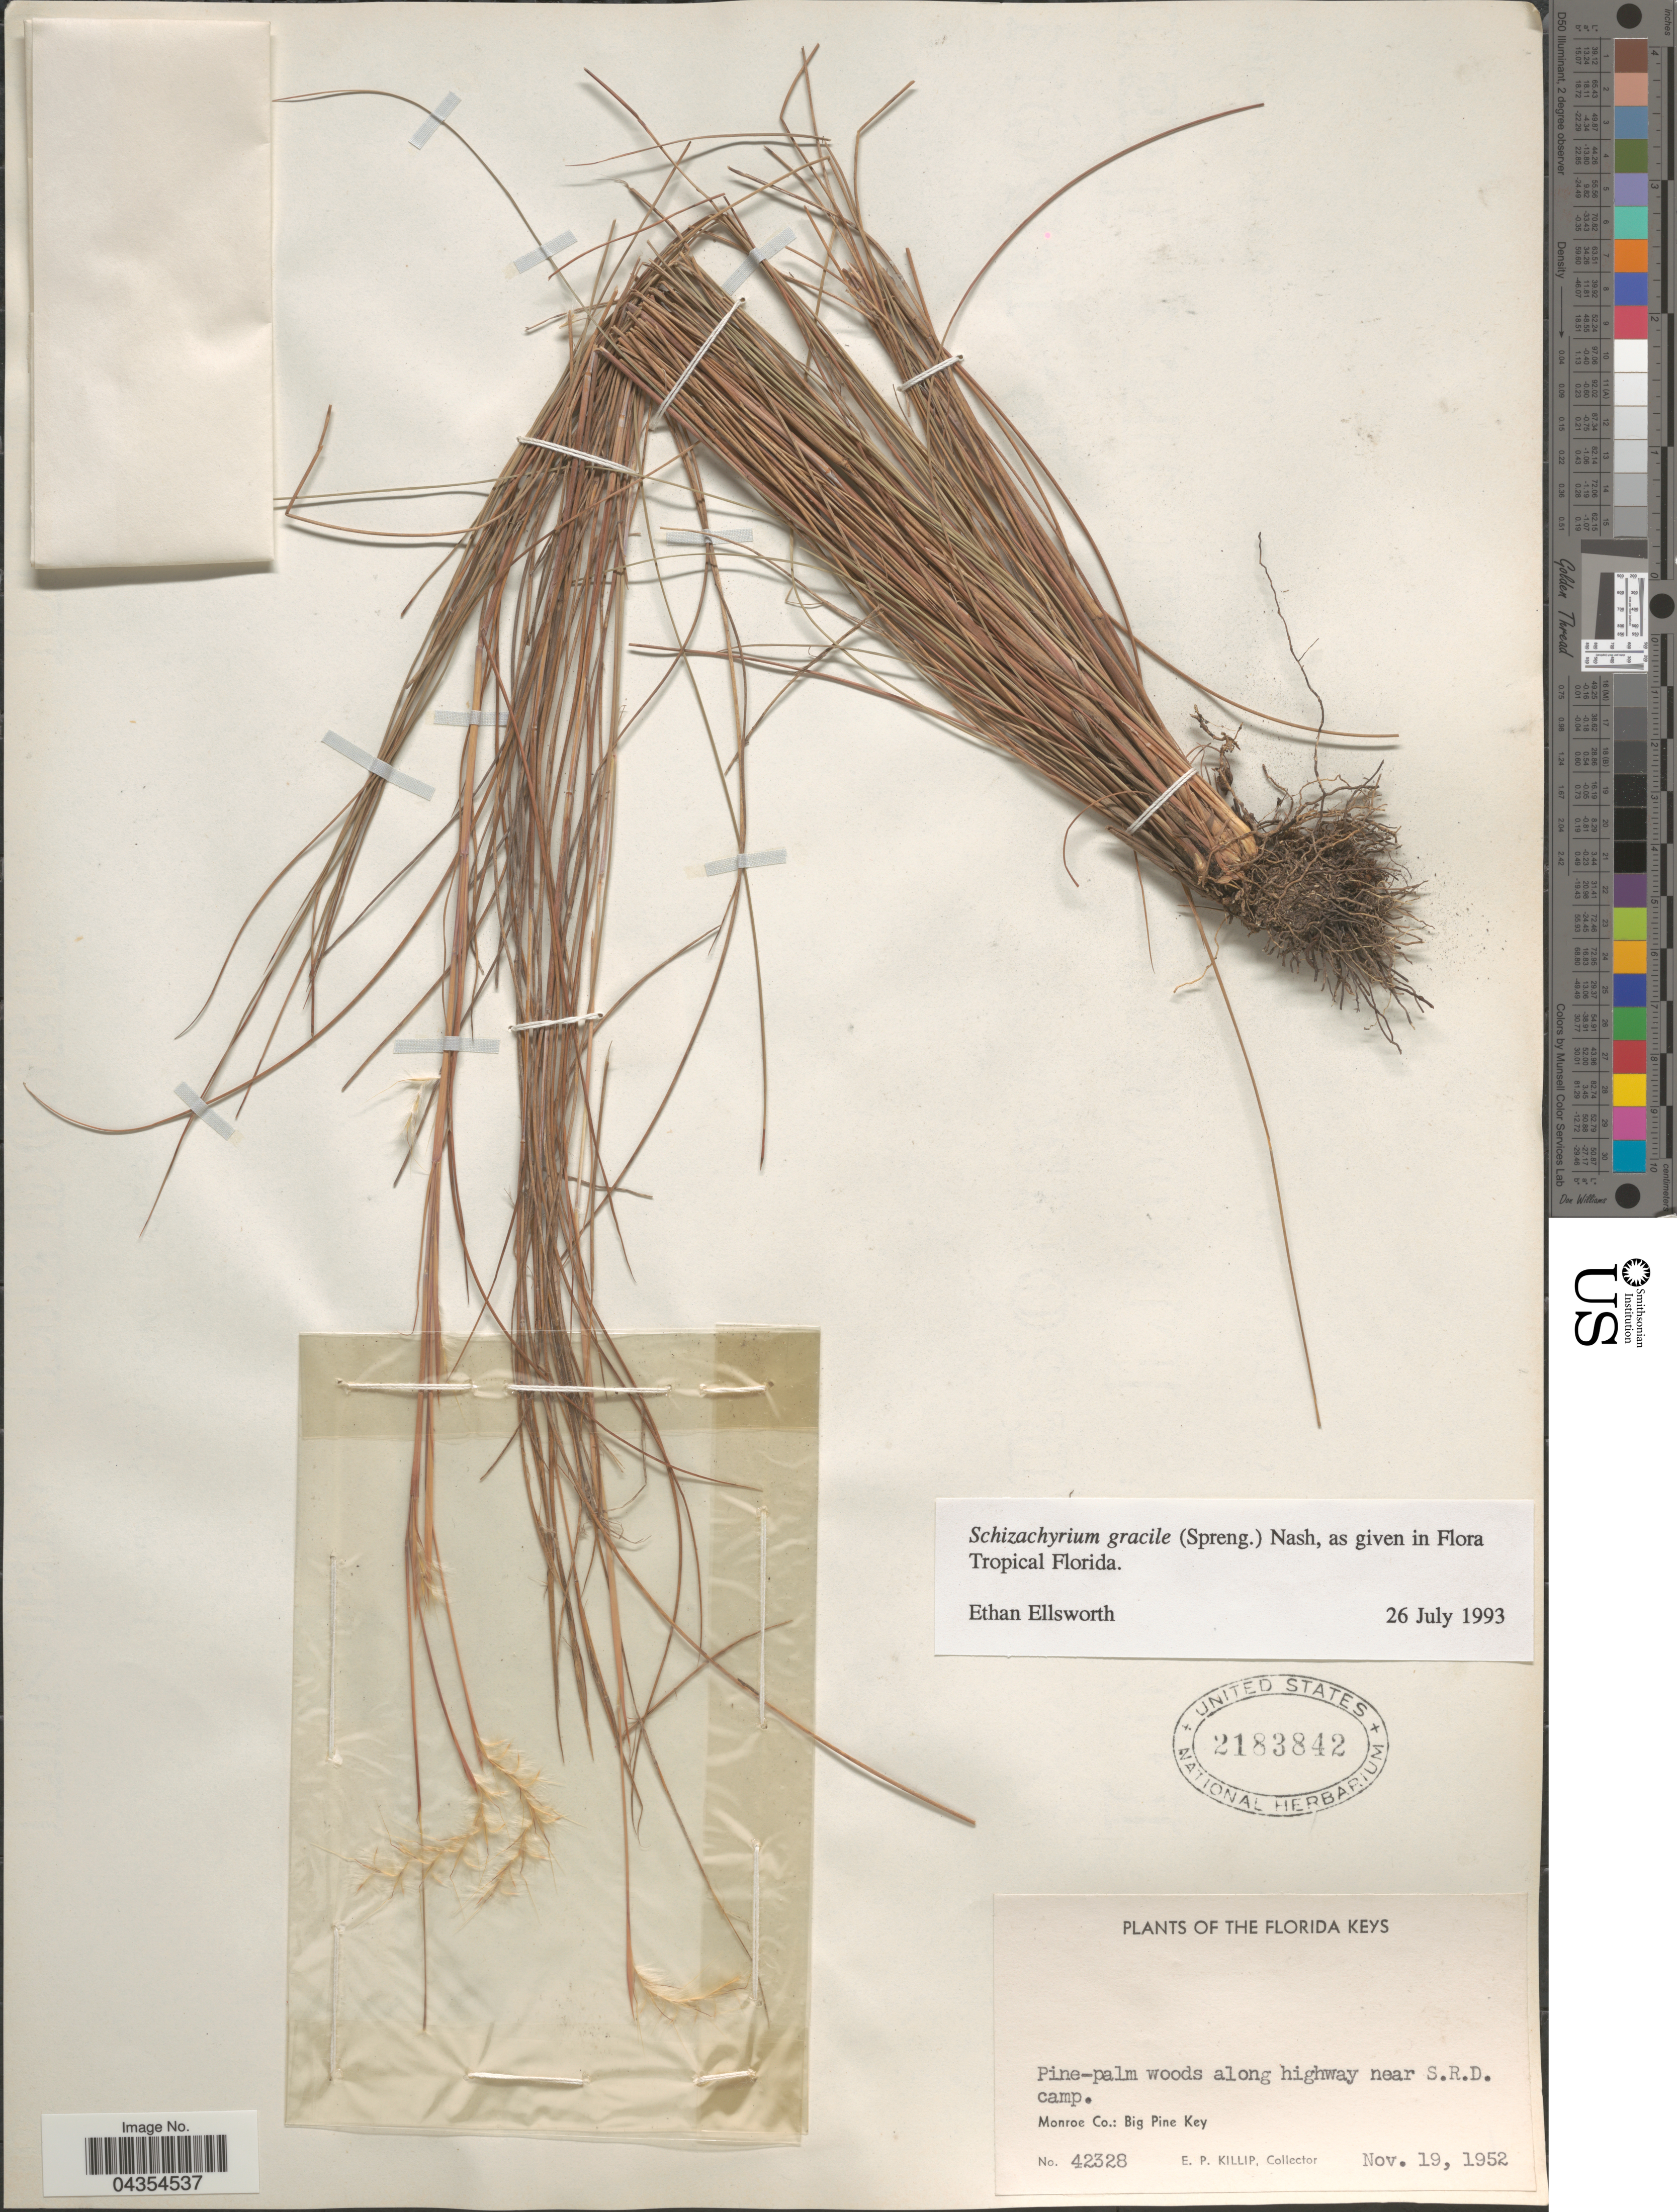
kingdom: Plantae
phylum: Tracheophyta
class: Liliopsida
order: Poales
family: Poaceae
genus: Schizachyrium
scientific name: Schizachyrium gracile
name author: (Spreng.) Nash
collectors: E. P. Killip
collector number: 42328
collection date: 1952-11-19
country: United States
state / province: Florida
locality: The Florida Keys. Pine-palm woods along highway near S.R.D. camp. Monroe Co.: Big Pine Key.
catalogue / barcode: US 2183842